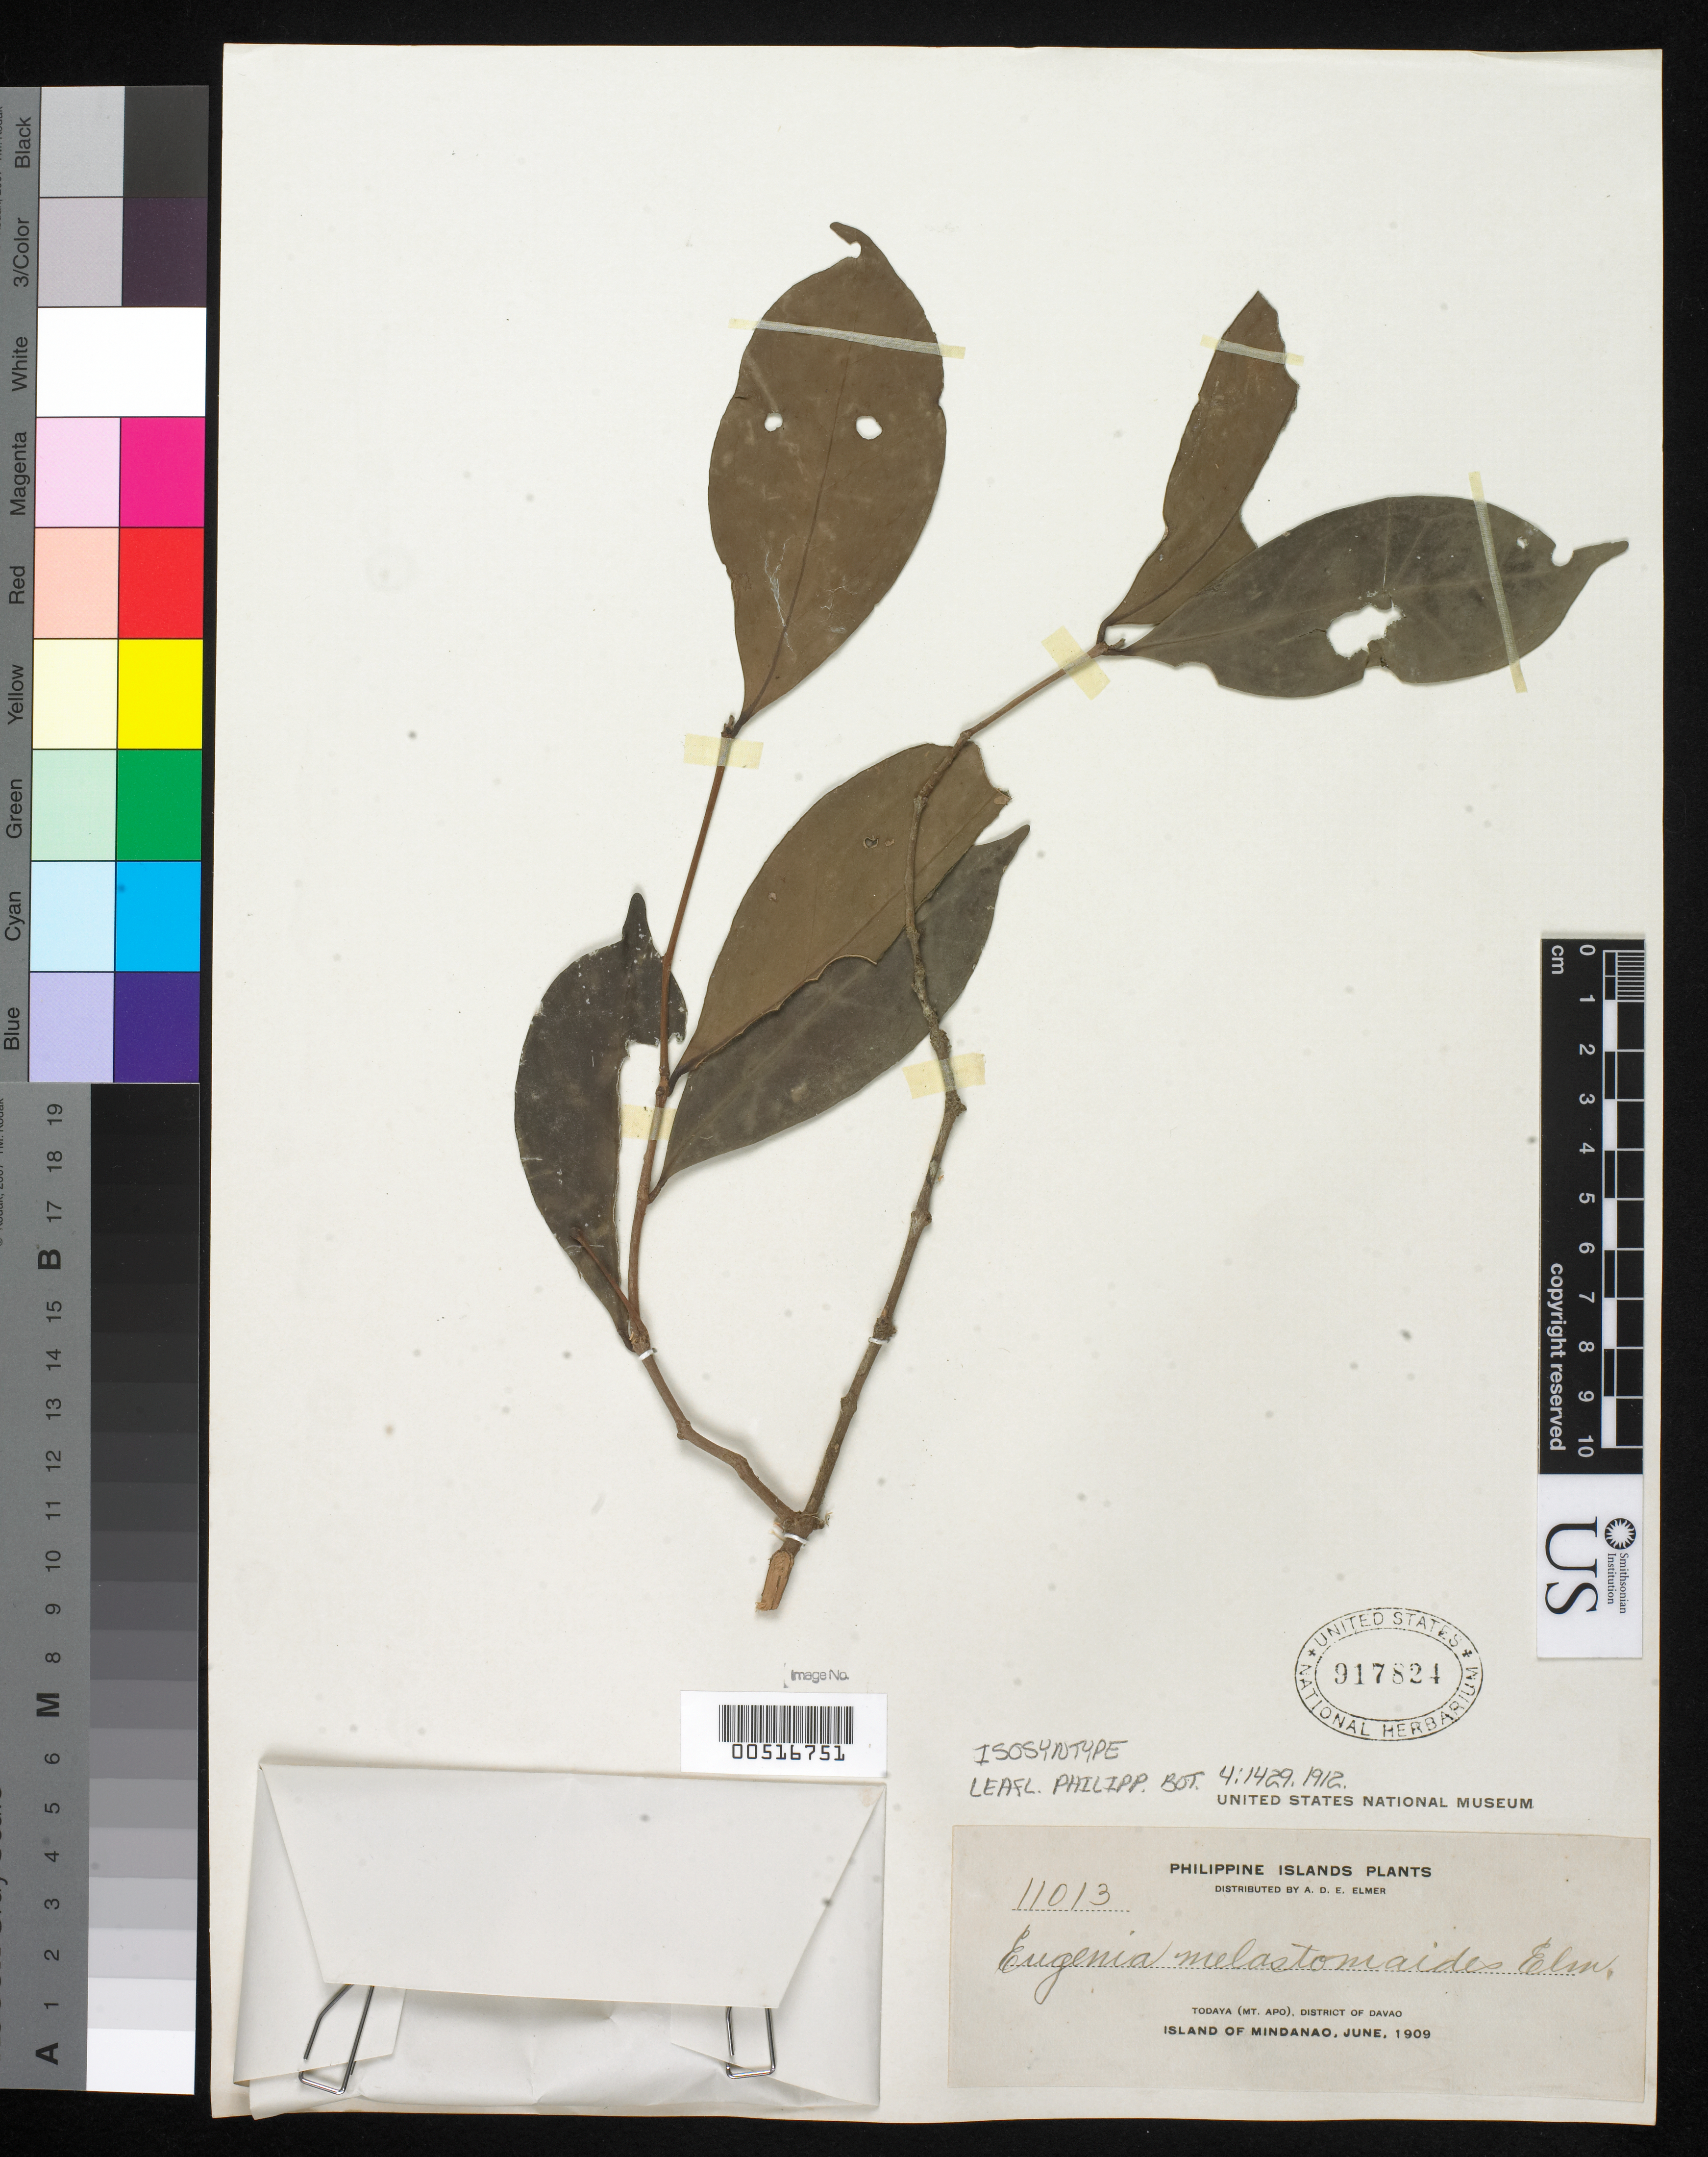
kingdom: Plantae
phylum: Tracheophyta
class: Magnoliopsida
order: Myrtales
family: Myrtaceae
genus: Eugenia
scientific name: Eugenia melastomoides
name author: Elmer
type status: Isosyntype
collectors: A. D. E. Elmer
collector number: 11013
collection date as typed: Jun 1909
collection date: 1909-06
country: Philippines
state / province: Davao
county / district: Davao del Sur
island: Mindanao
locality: Todaya, Mt. Apo.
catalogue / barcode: US 917824